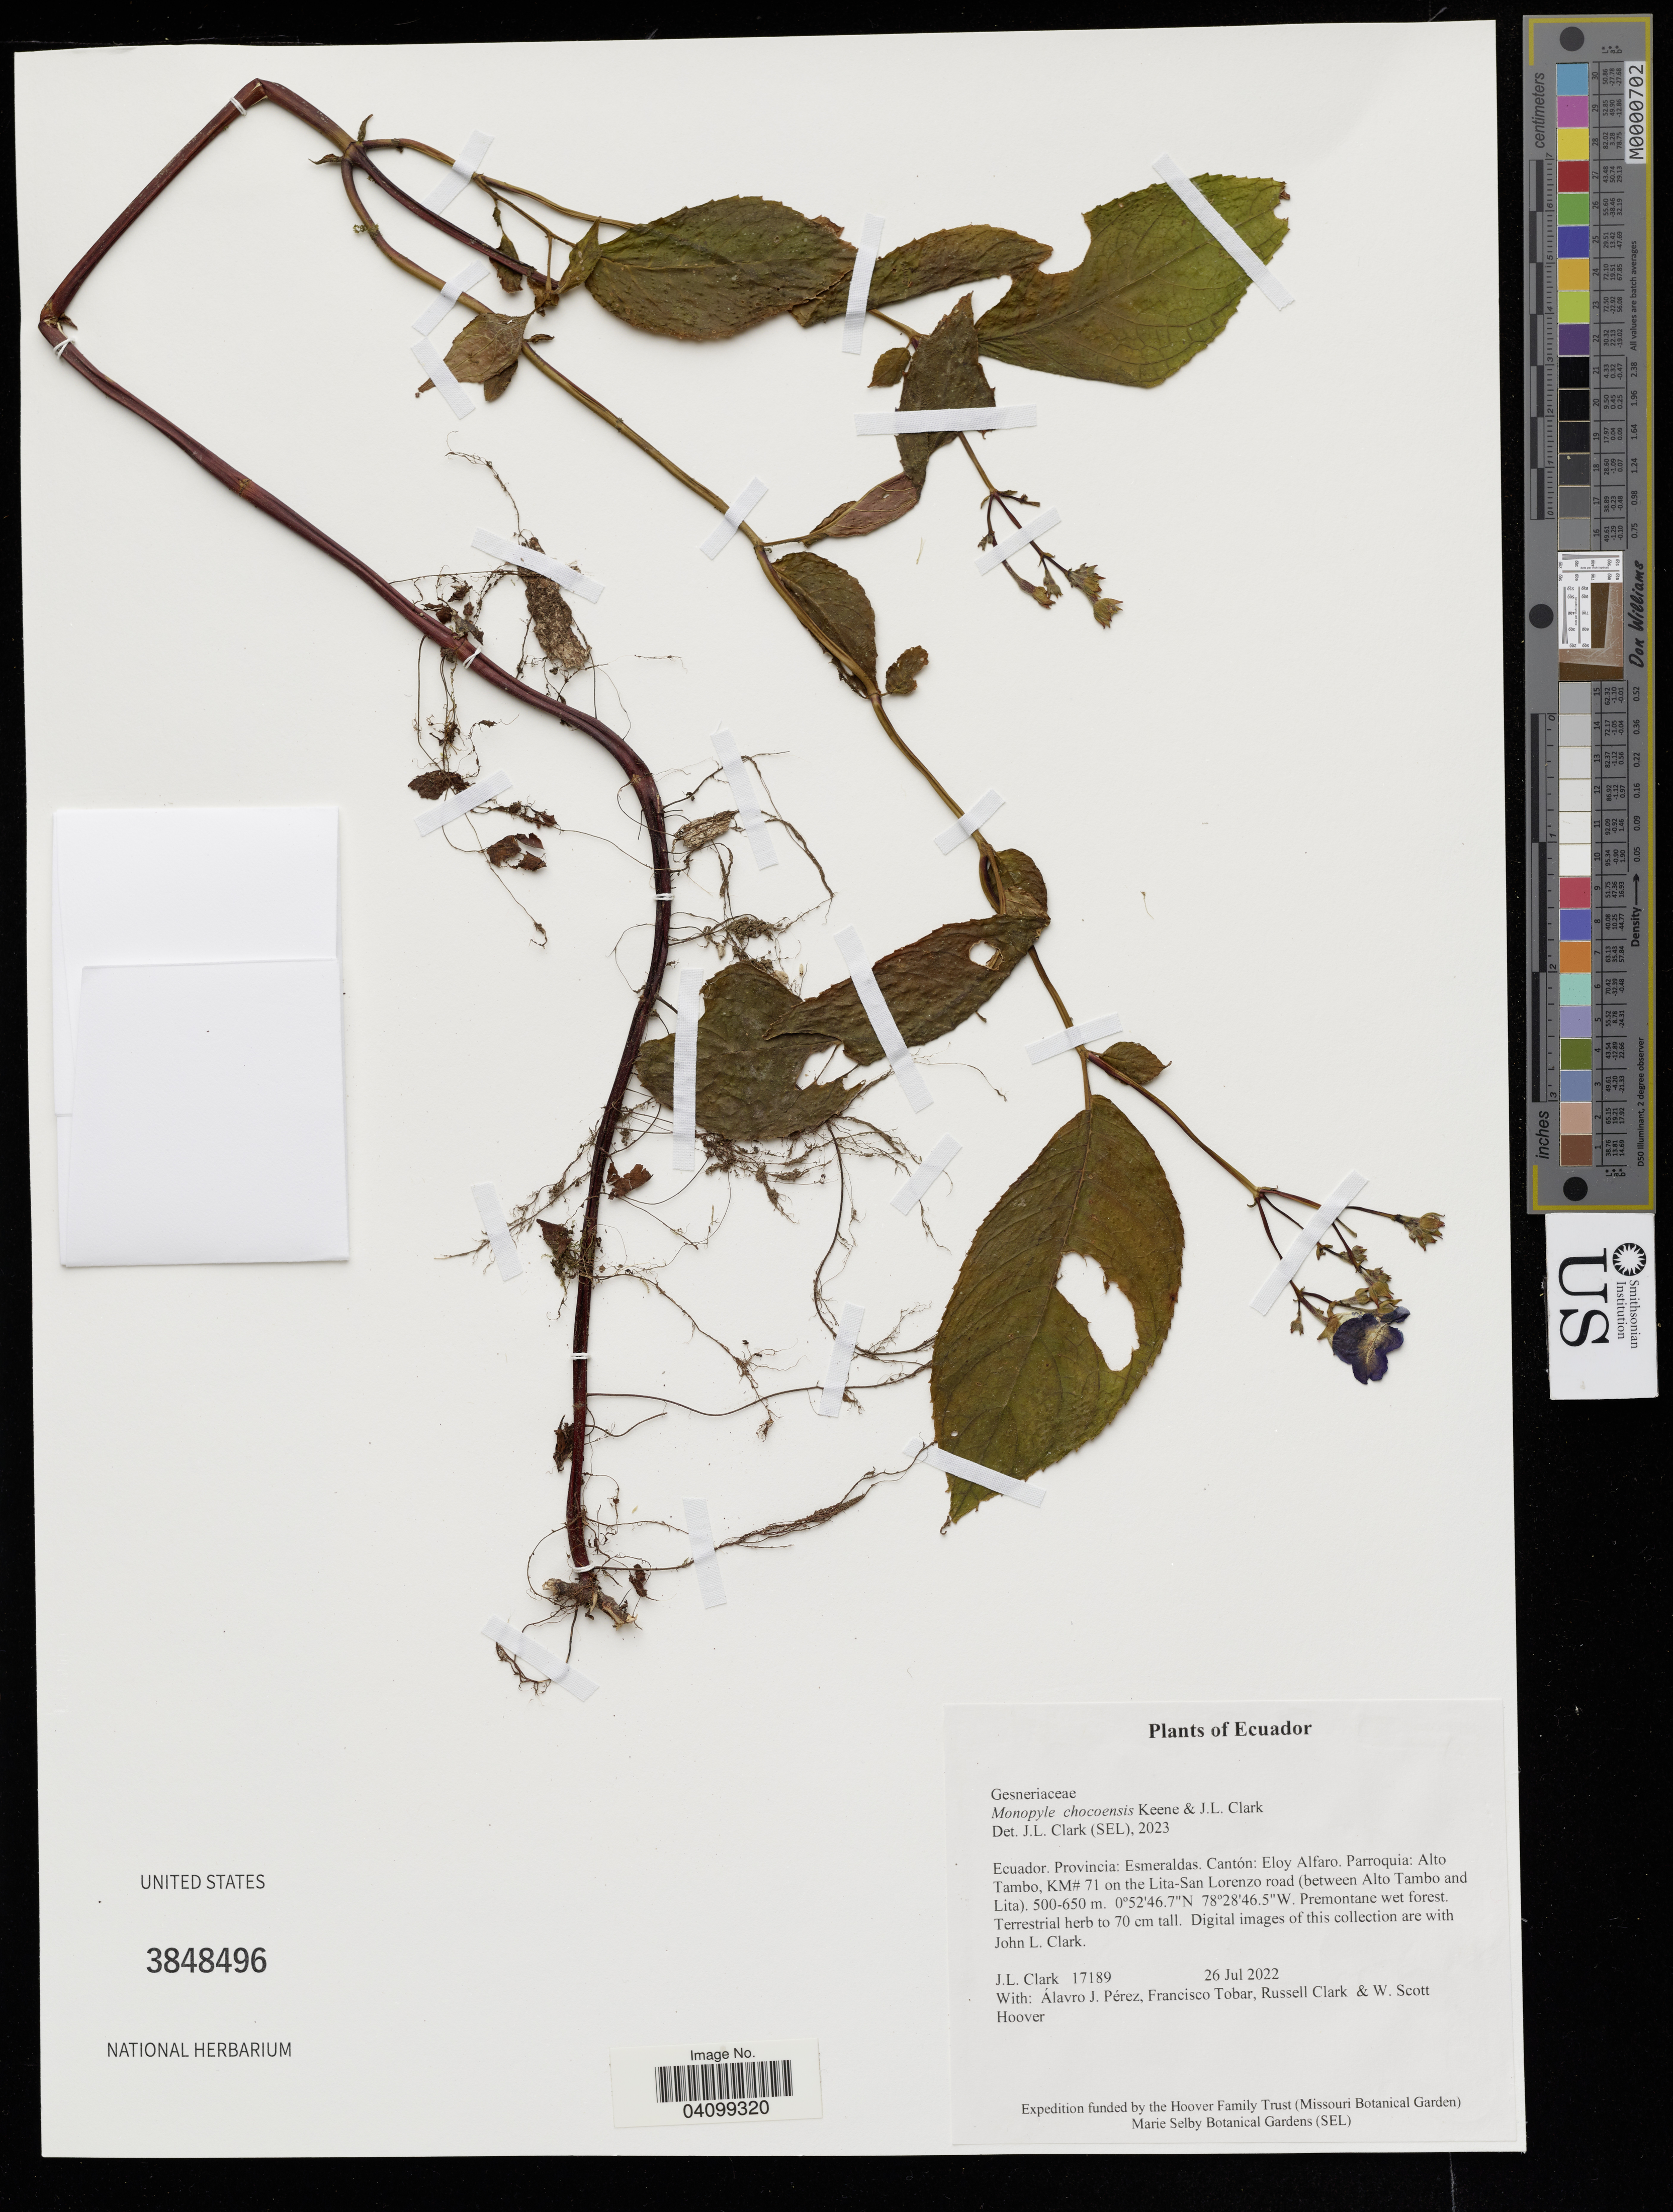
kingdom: Plantae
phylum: Tracheophyta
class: Magnoliopsida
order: Lamiales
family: Gesneriaceae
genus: Monopyle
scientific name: Monopyle chocoensis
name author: Keene & J.L. Clark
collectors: J. Clark, A. Pérez, F. Tobar & R. Clark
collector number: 17189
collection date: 2022-07-26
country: Ecuador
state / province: Esmeraldas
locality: Cantón: Eloy Alfaro. Parroquia: Alto Tambo, KM# 71 on the Lita-San Lorenzo road (between Alto Tambo and Lita).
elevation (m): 500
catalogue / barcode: US 3848496